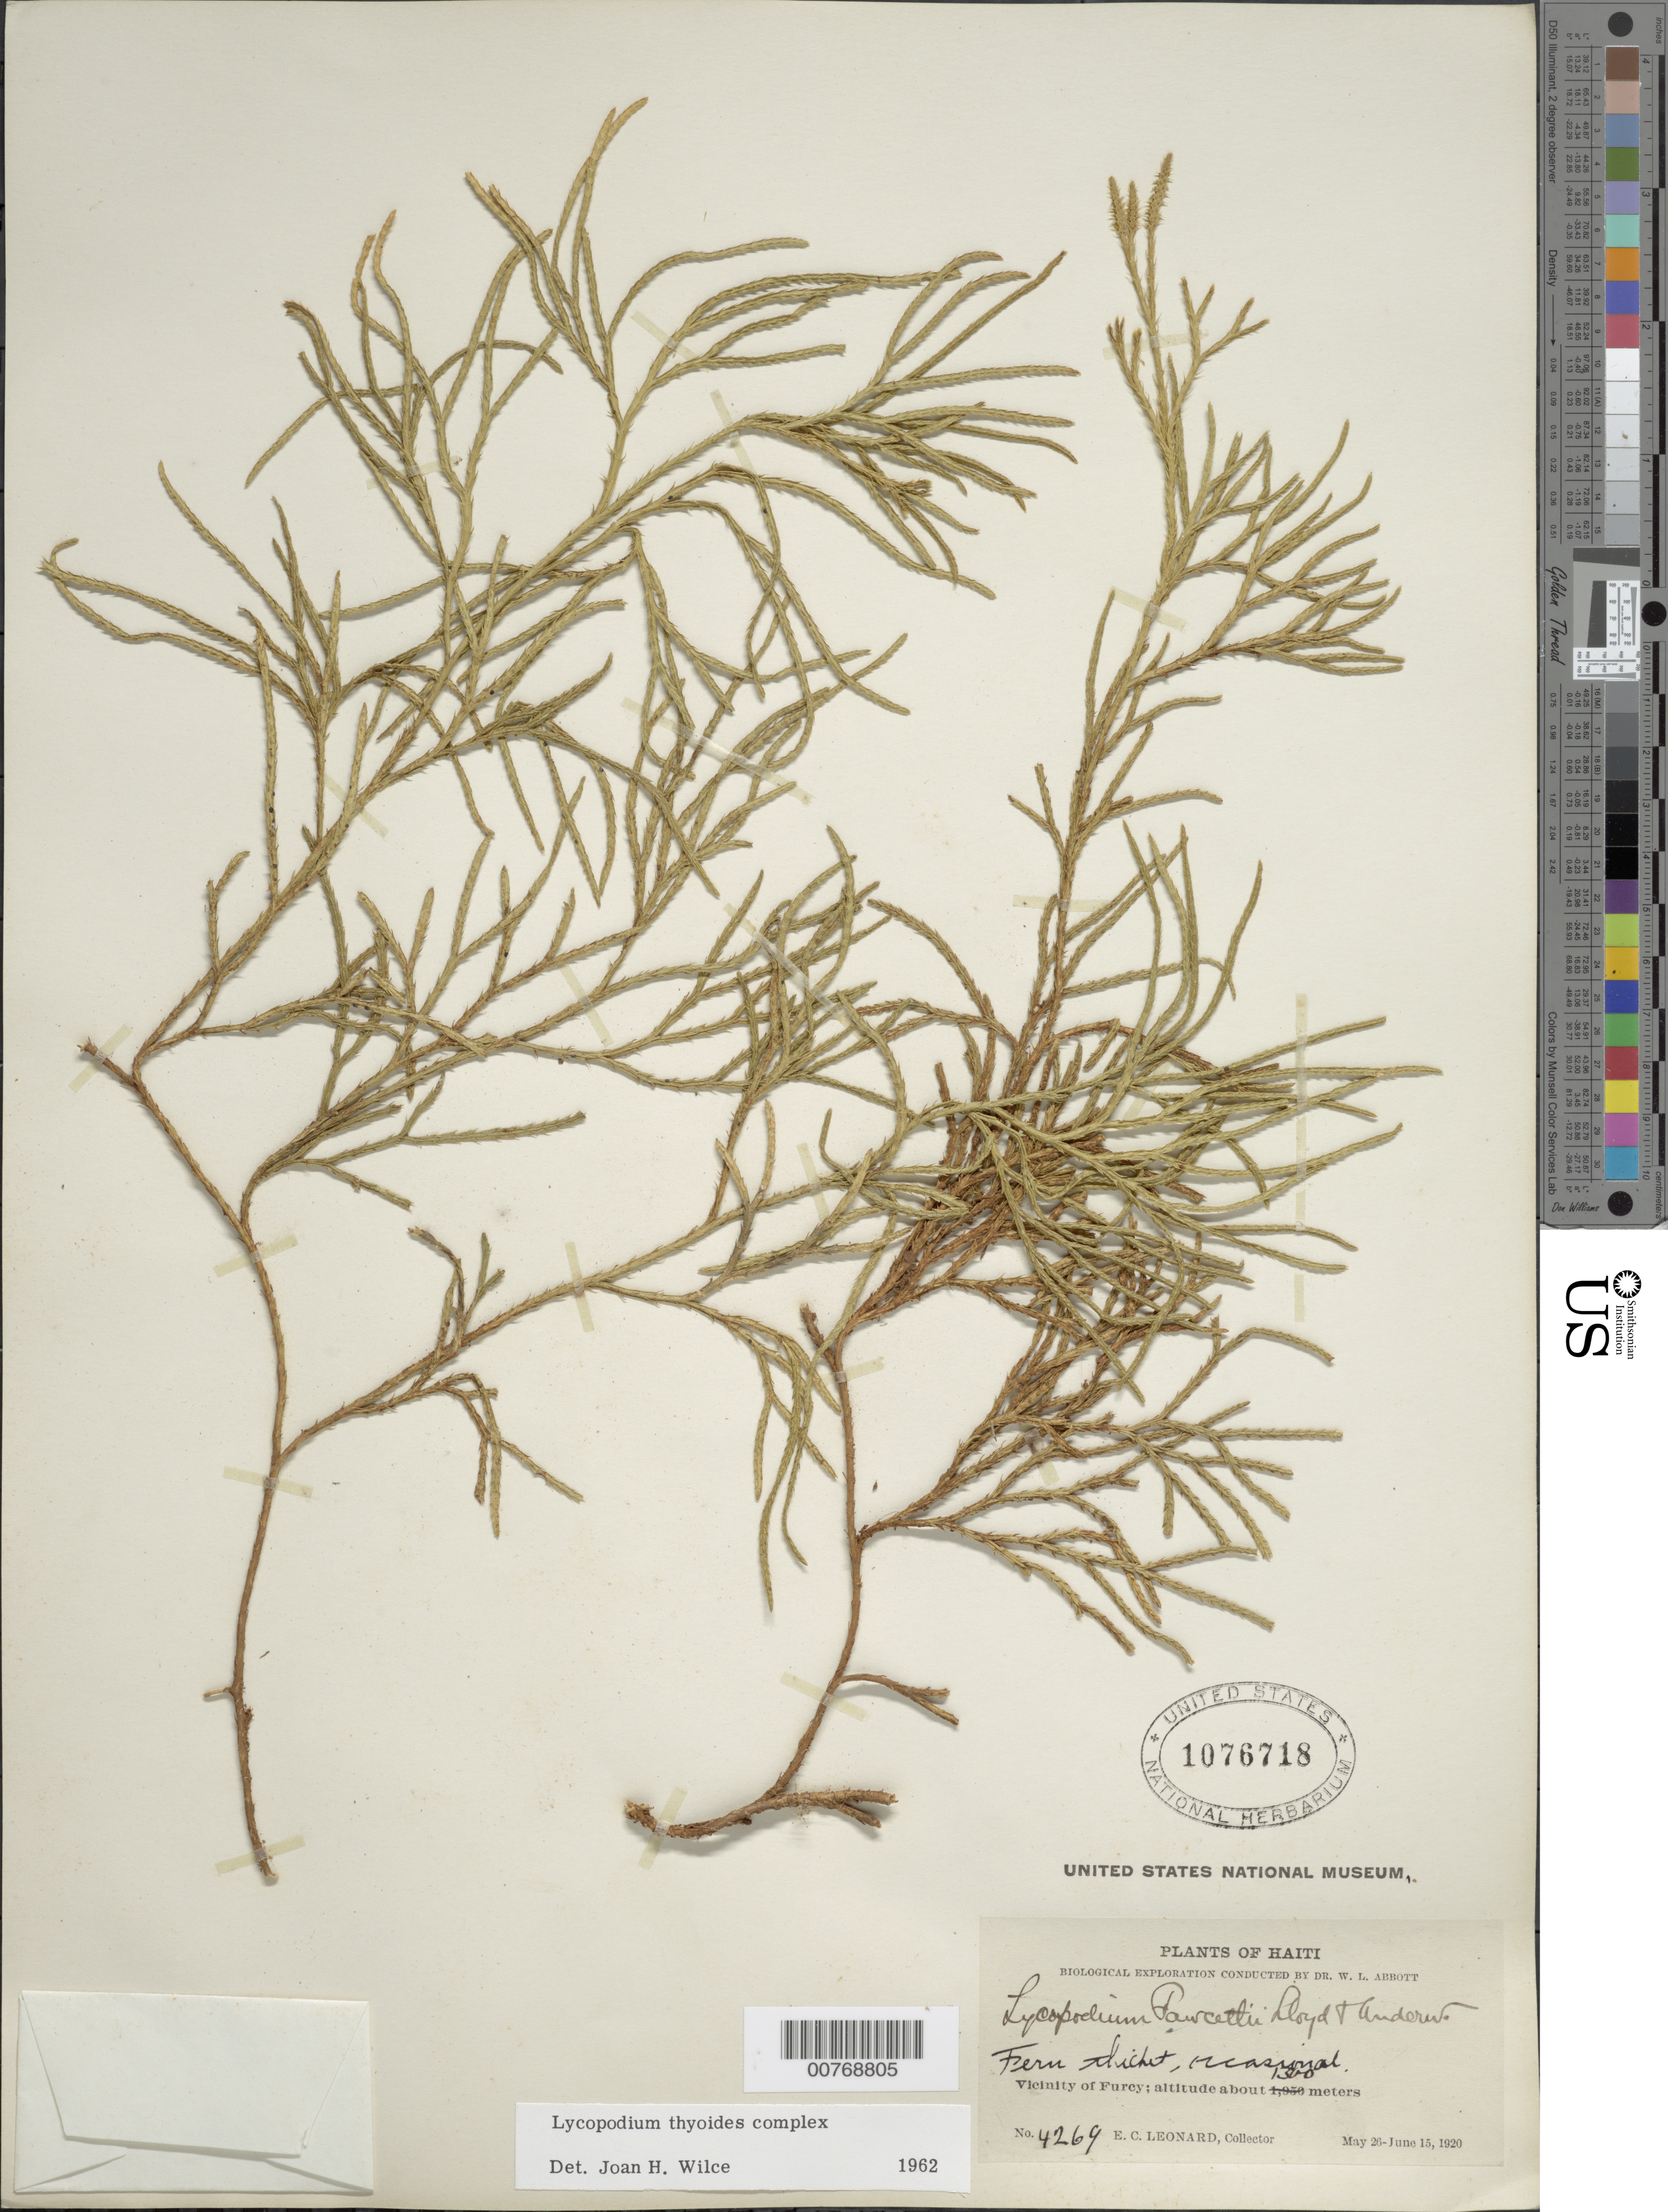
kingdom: Plantae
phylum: Tracheophyta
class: Lycopodiopsida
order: Lycopodiales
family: Lycopodiaceae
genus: Diphasiastrum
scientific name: Diphasiastrum thyoides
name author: (Humb. & Bonpl. ex Willd.) Holub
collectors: E. C. Leonard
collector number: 4269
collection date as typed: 26 May 1920 15 Jun 1920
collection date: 1920-05-26/1920-06-15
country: Haiti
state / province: Ouest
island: Hispaniola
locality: Vicinity of Furcy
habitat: Fern thicket, occasional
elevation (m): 1300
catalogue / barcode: US 1076718